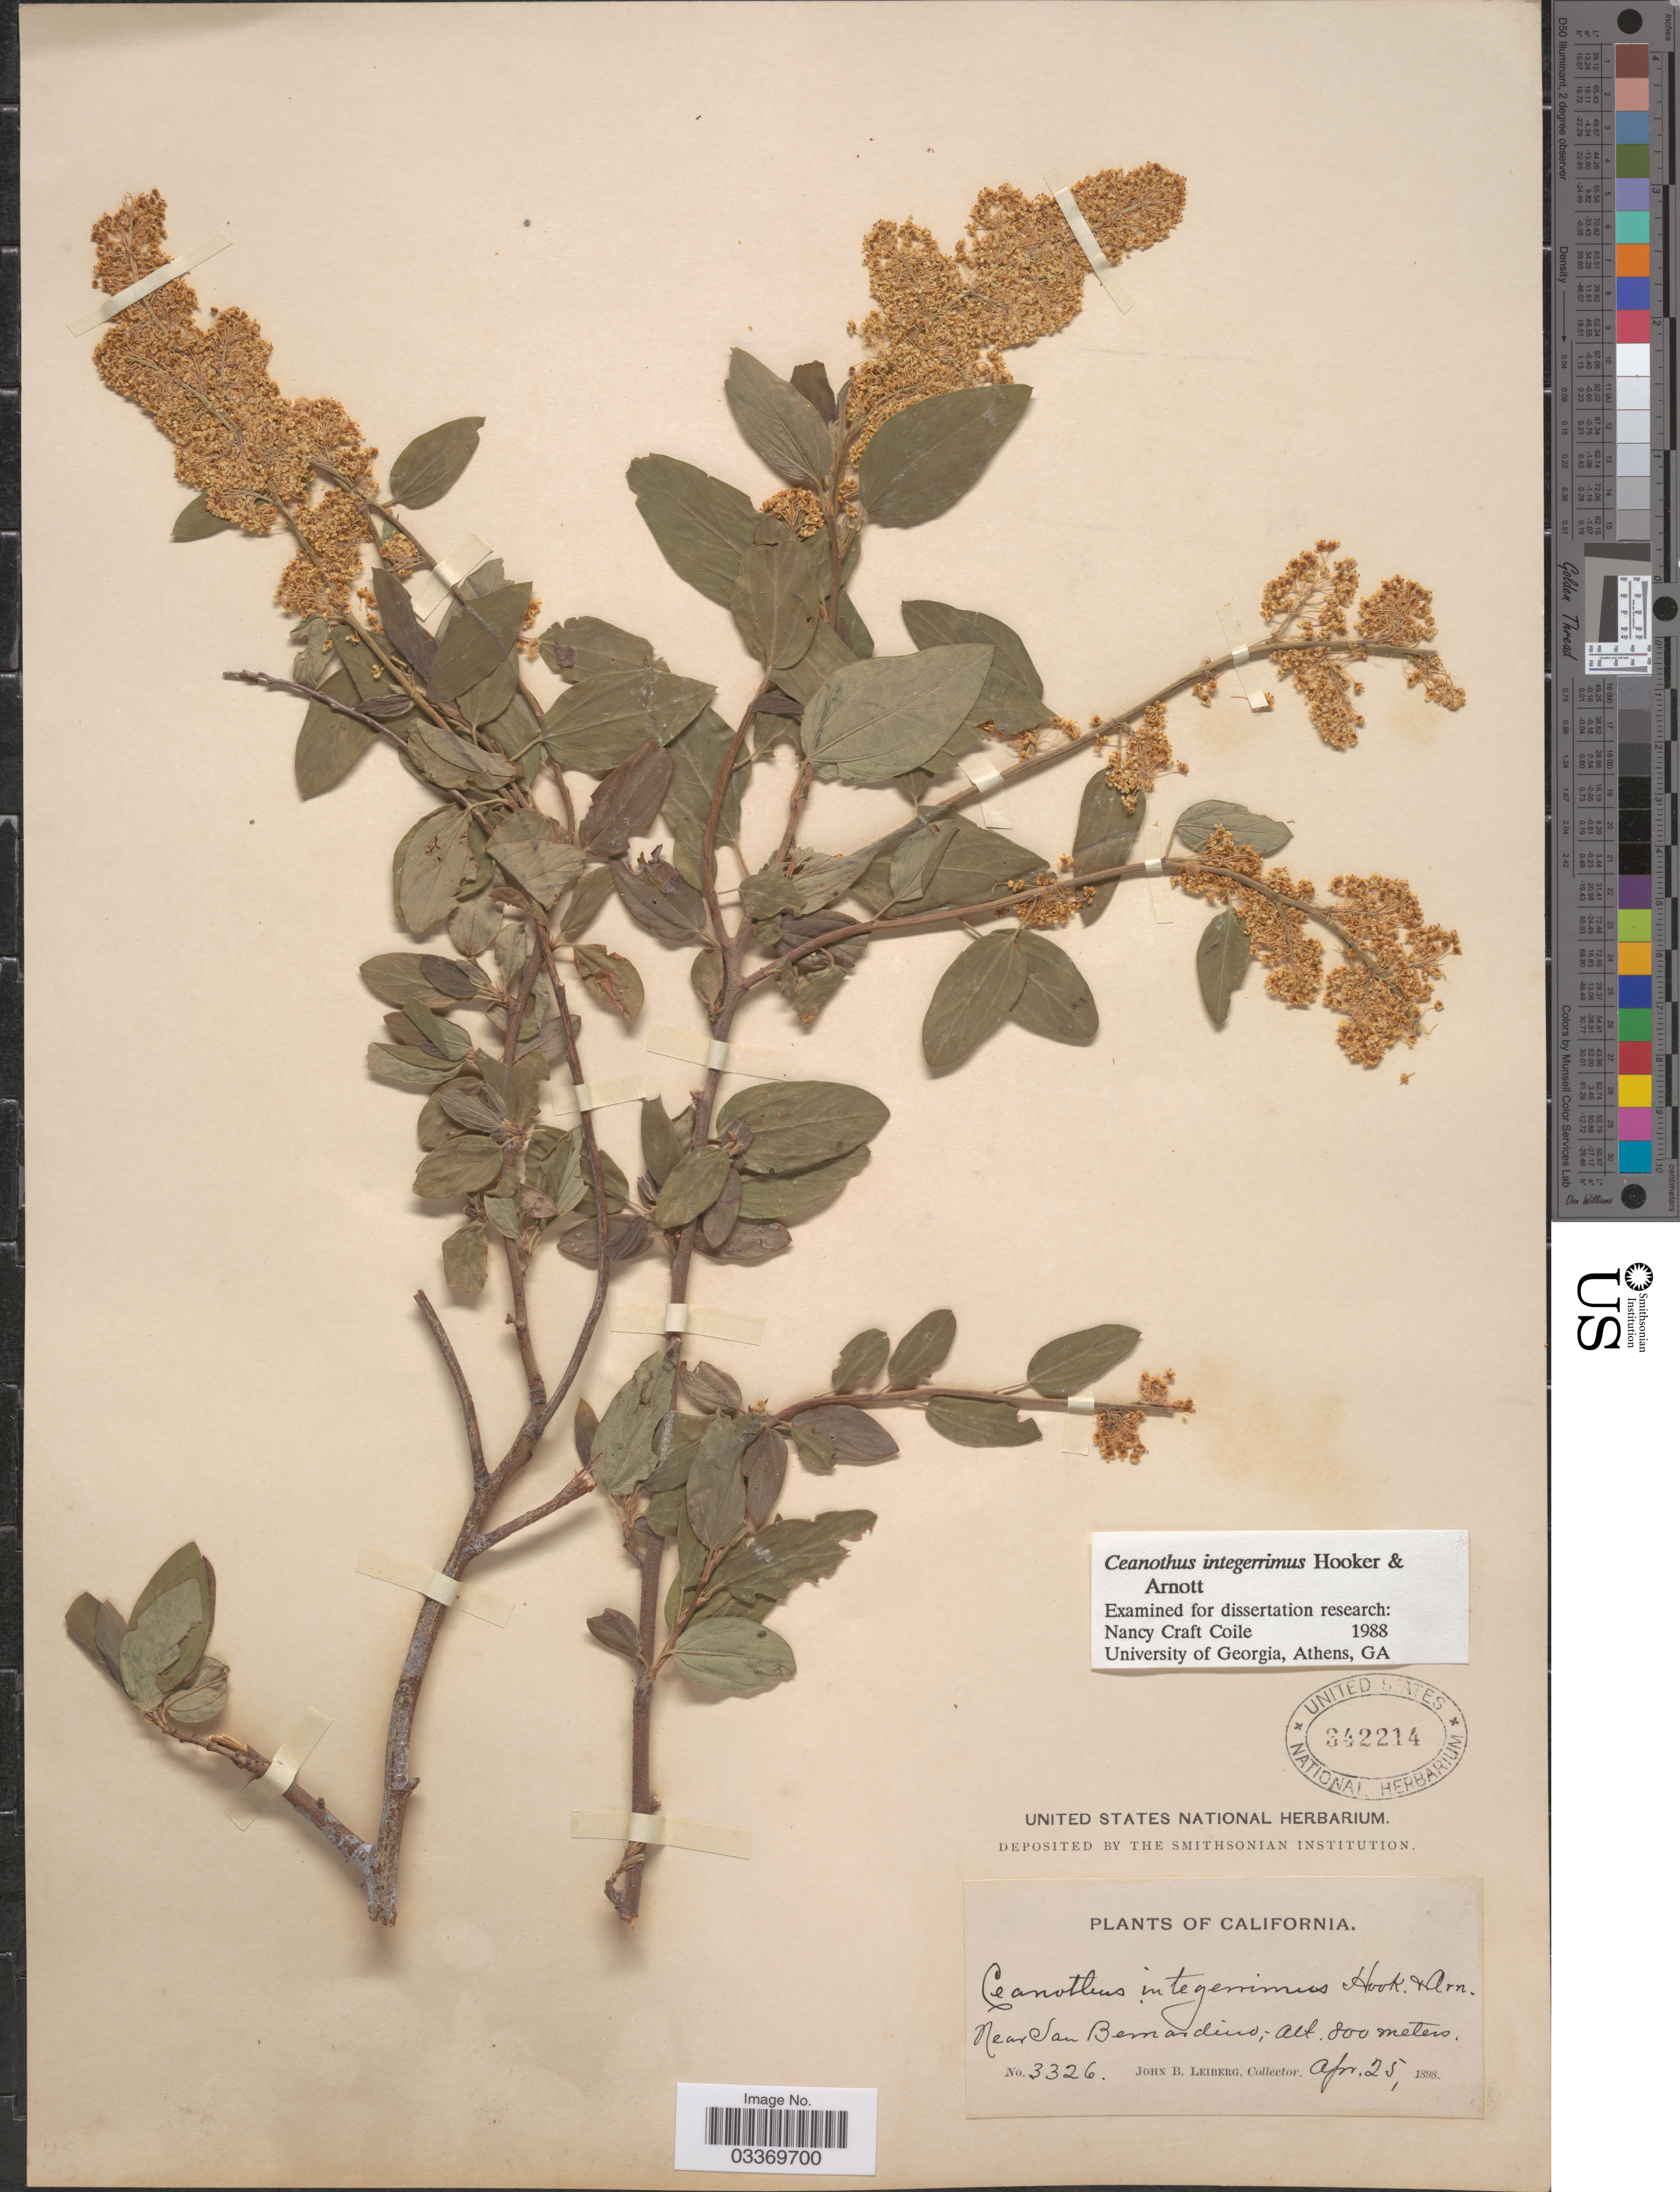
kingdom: Plantae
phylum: Tracheophyta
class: Magnoliopsida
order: Rosales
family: Rhamnaceae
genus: Ceanothus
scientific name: Ceanothus integerrimus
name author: Hook. & Arn.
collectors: J. B. Leiberg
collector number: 3326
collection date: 1898-04-25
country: United States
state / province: California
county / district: San Bernardino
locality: Near San Bernardino.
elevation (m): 800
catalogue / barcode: US 342214